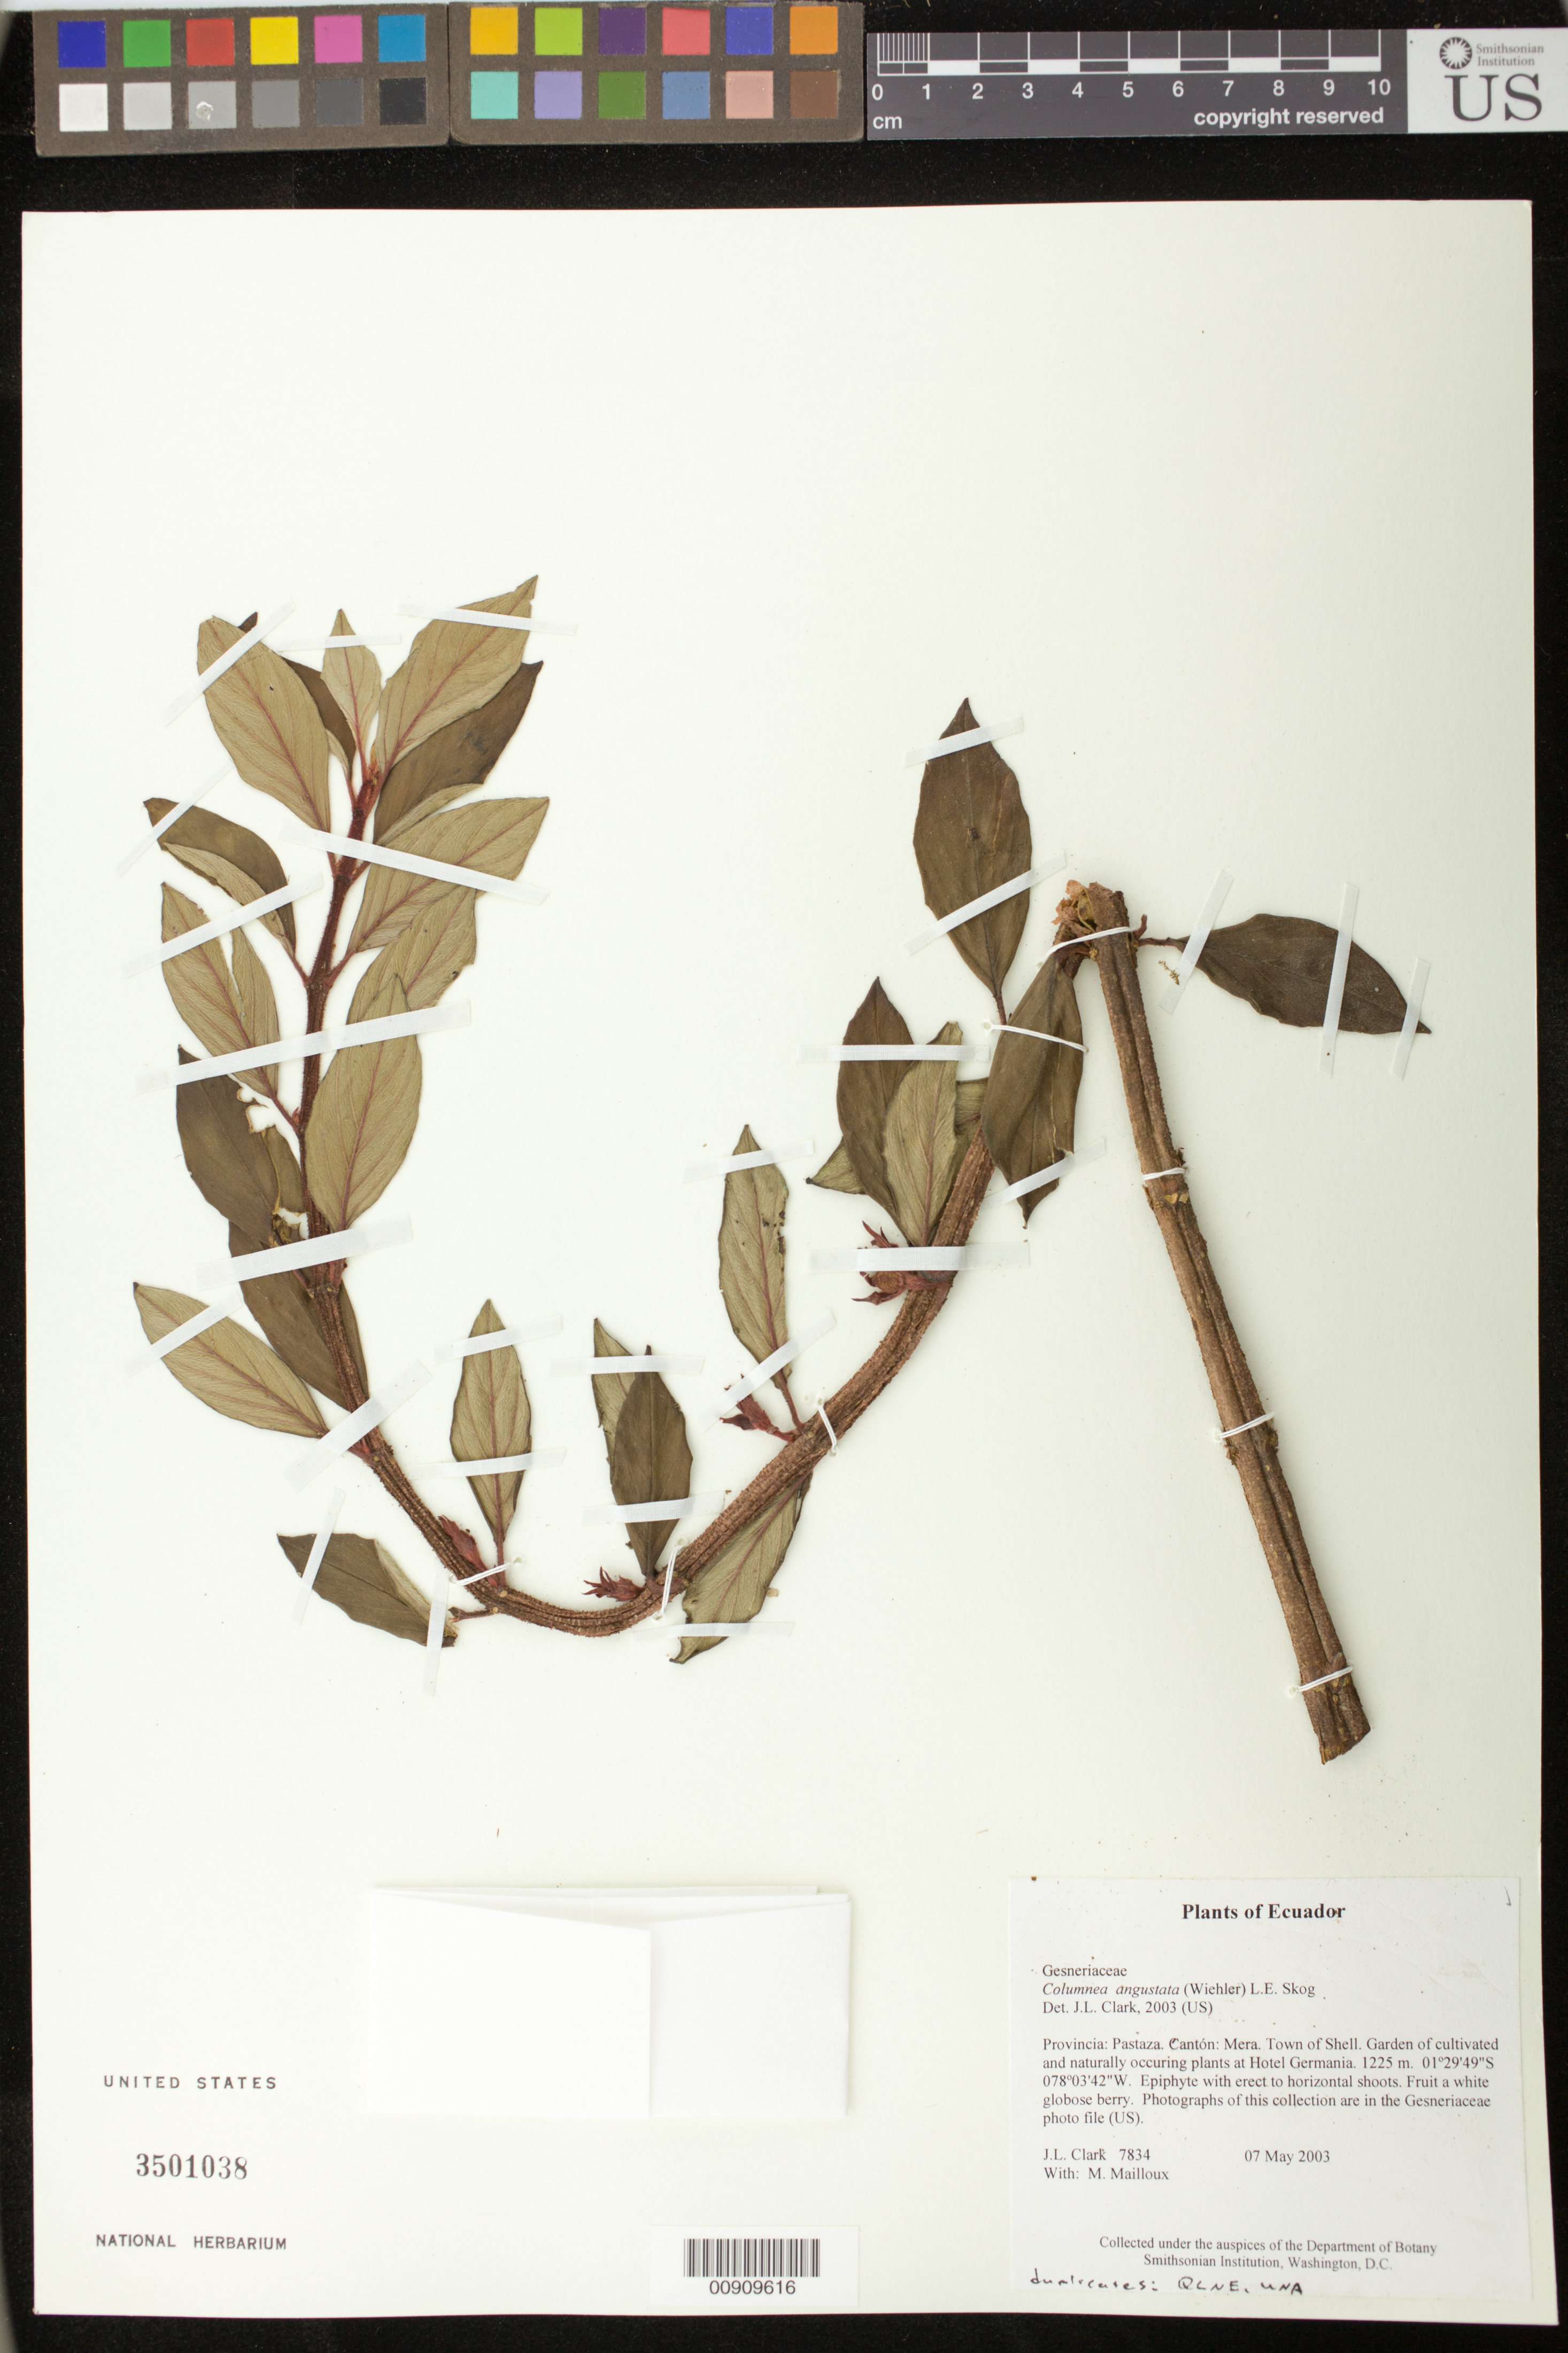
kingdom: Plantae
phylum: Tracheophyta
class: Magnoliopsida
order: Lamiales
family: Gesneriaceae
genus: Columnea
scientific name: Columnea angustata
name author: (Wiehler) L.E. Skog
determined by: Clark, J. L., (SEL), The Marie Selby Botanical Garden (UNITED STATES)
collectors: J. L. Clark & M. Mailloux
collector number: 7834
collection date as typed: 07 May 2003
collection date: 2003-05-07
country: Ecuador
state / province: Pastaza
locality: Mera. Town of Shell. Garden of cultivated and naturally occuring plants at Hotel Germania.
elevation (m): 1225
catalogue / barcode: US 3501038